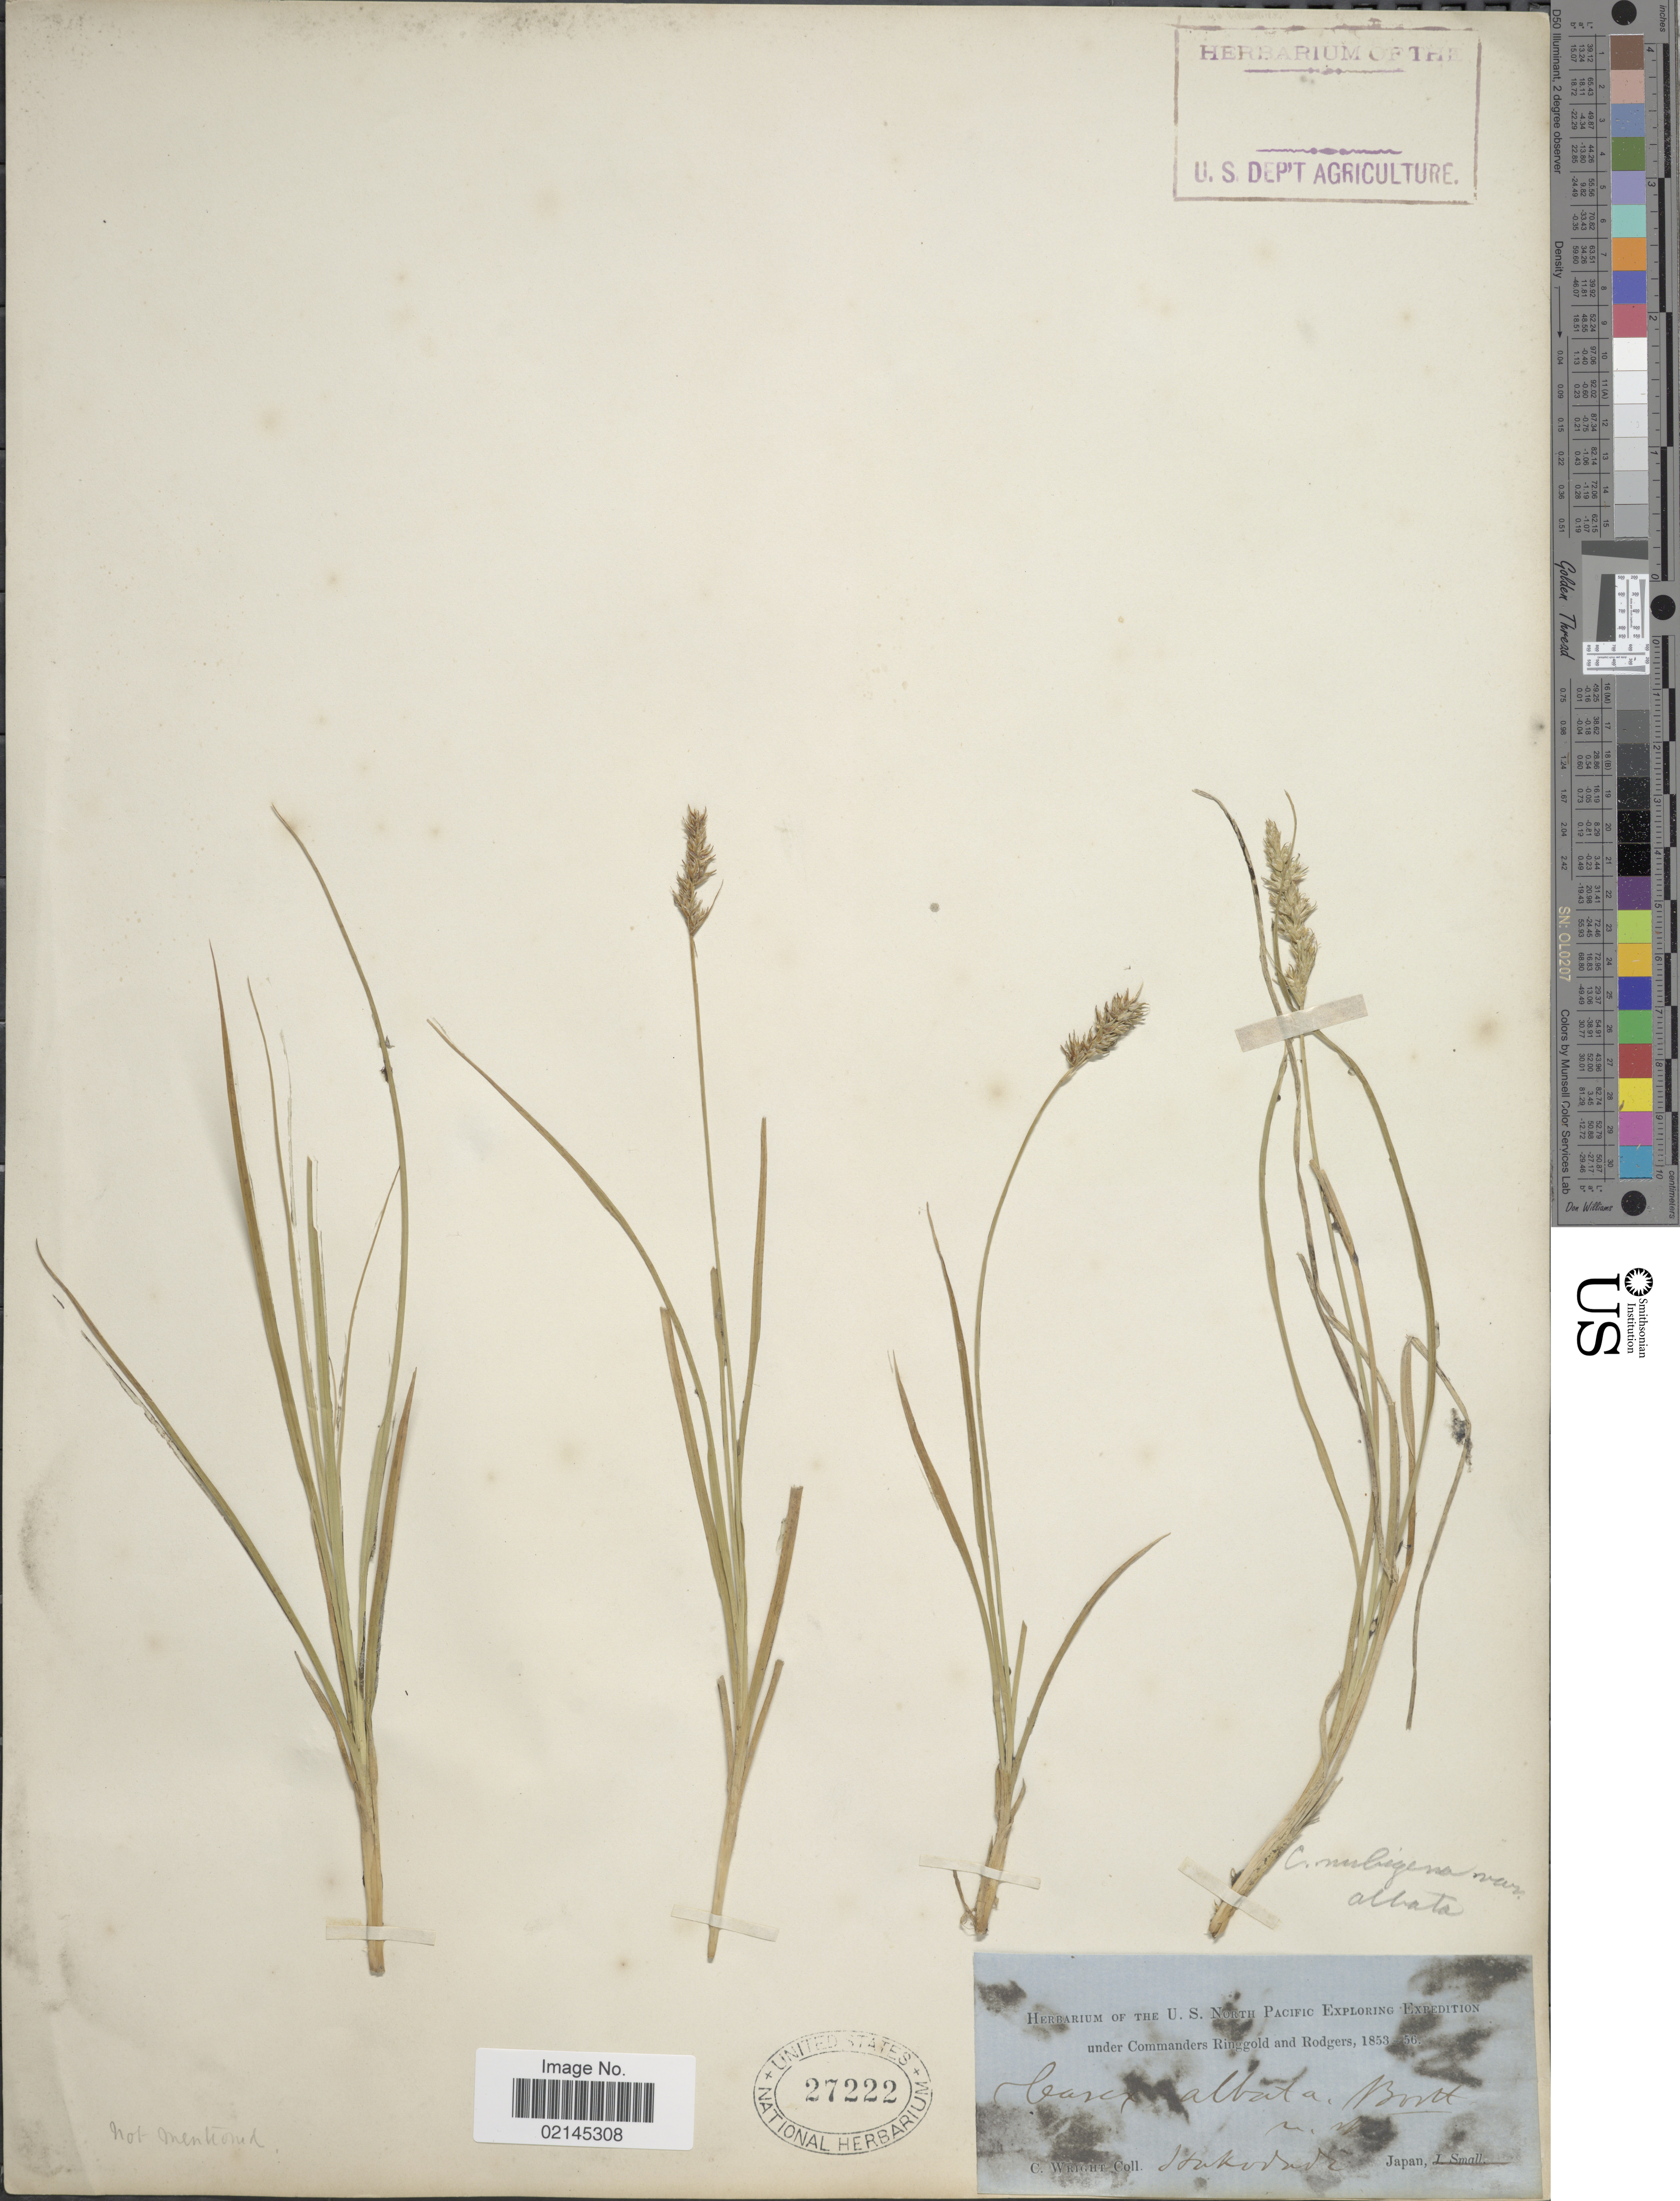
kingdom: Plantae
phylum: Tracheophyta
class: Liliopsida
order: Poales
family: Cyperaceae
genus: Carex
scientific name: Carex nubigena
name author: D. Don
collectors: C. Wright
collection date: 1853/1856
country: Japan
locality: Hakodadi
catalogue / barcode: US 27222